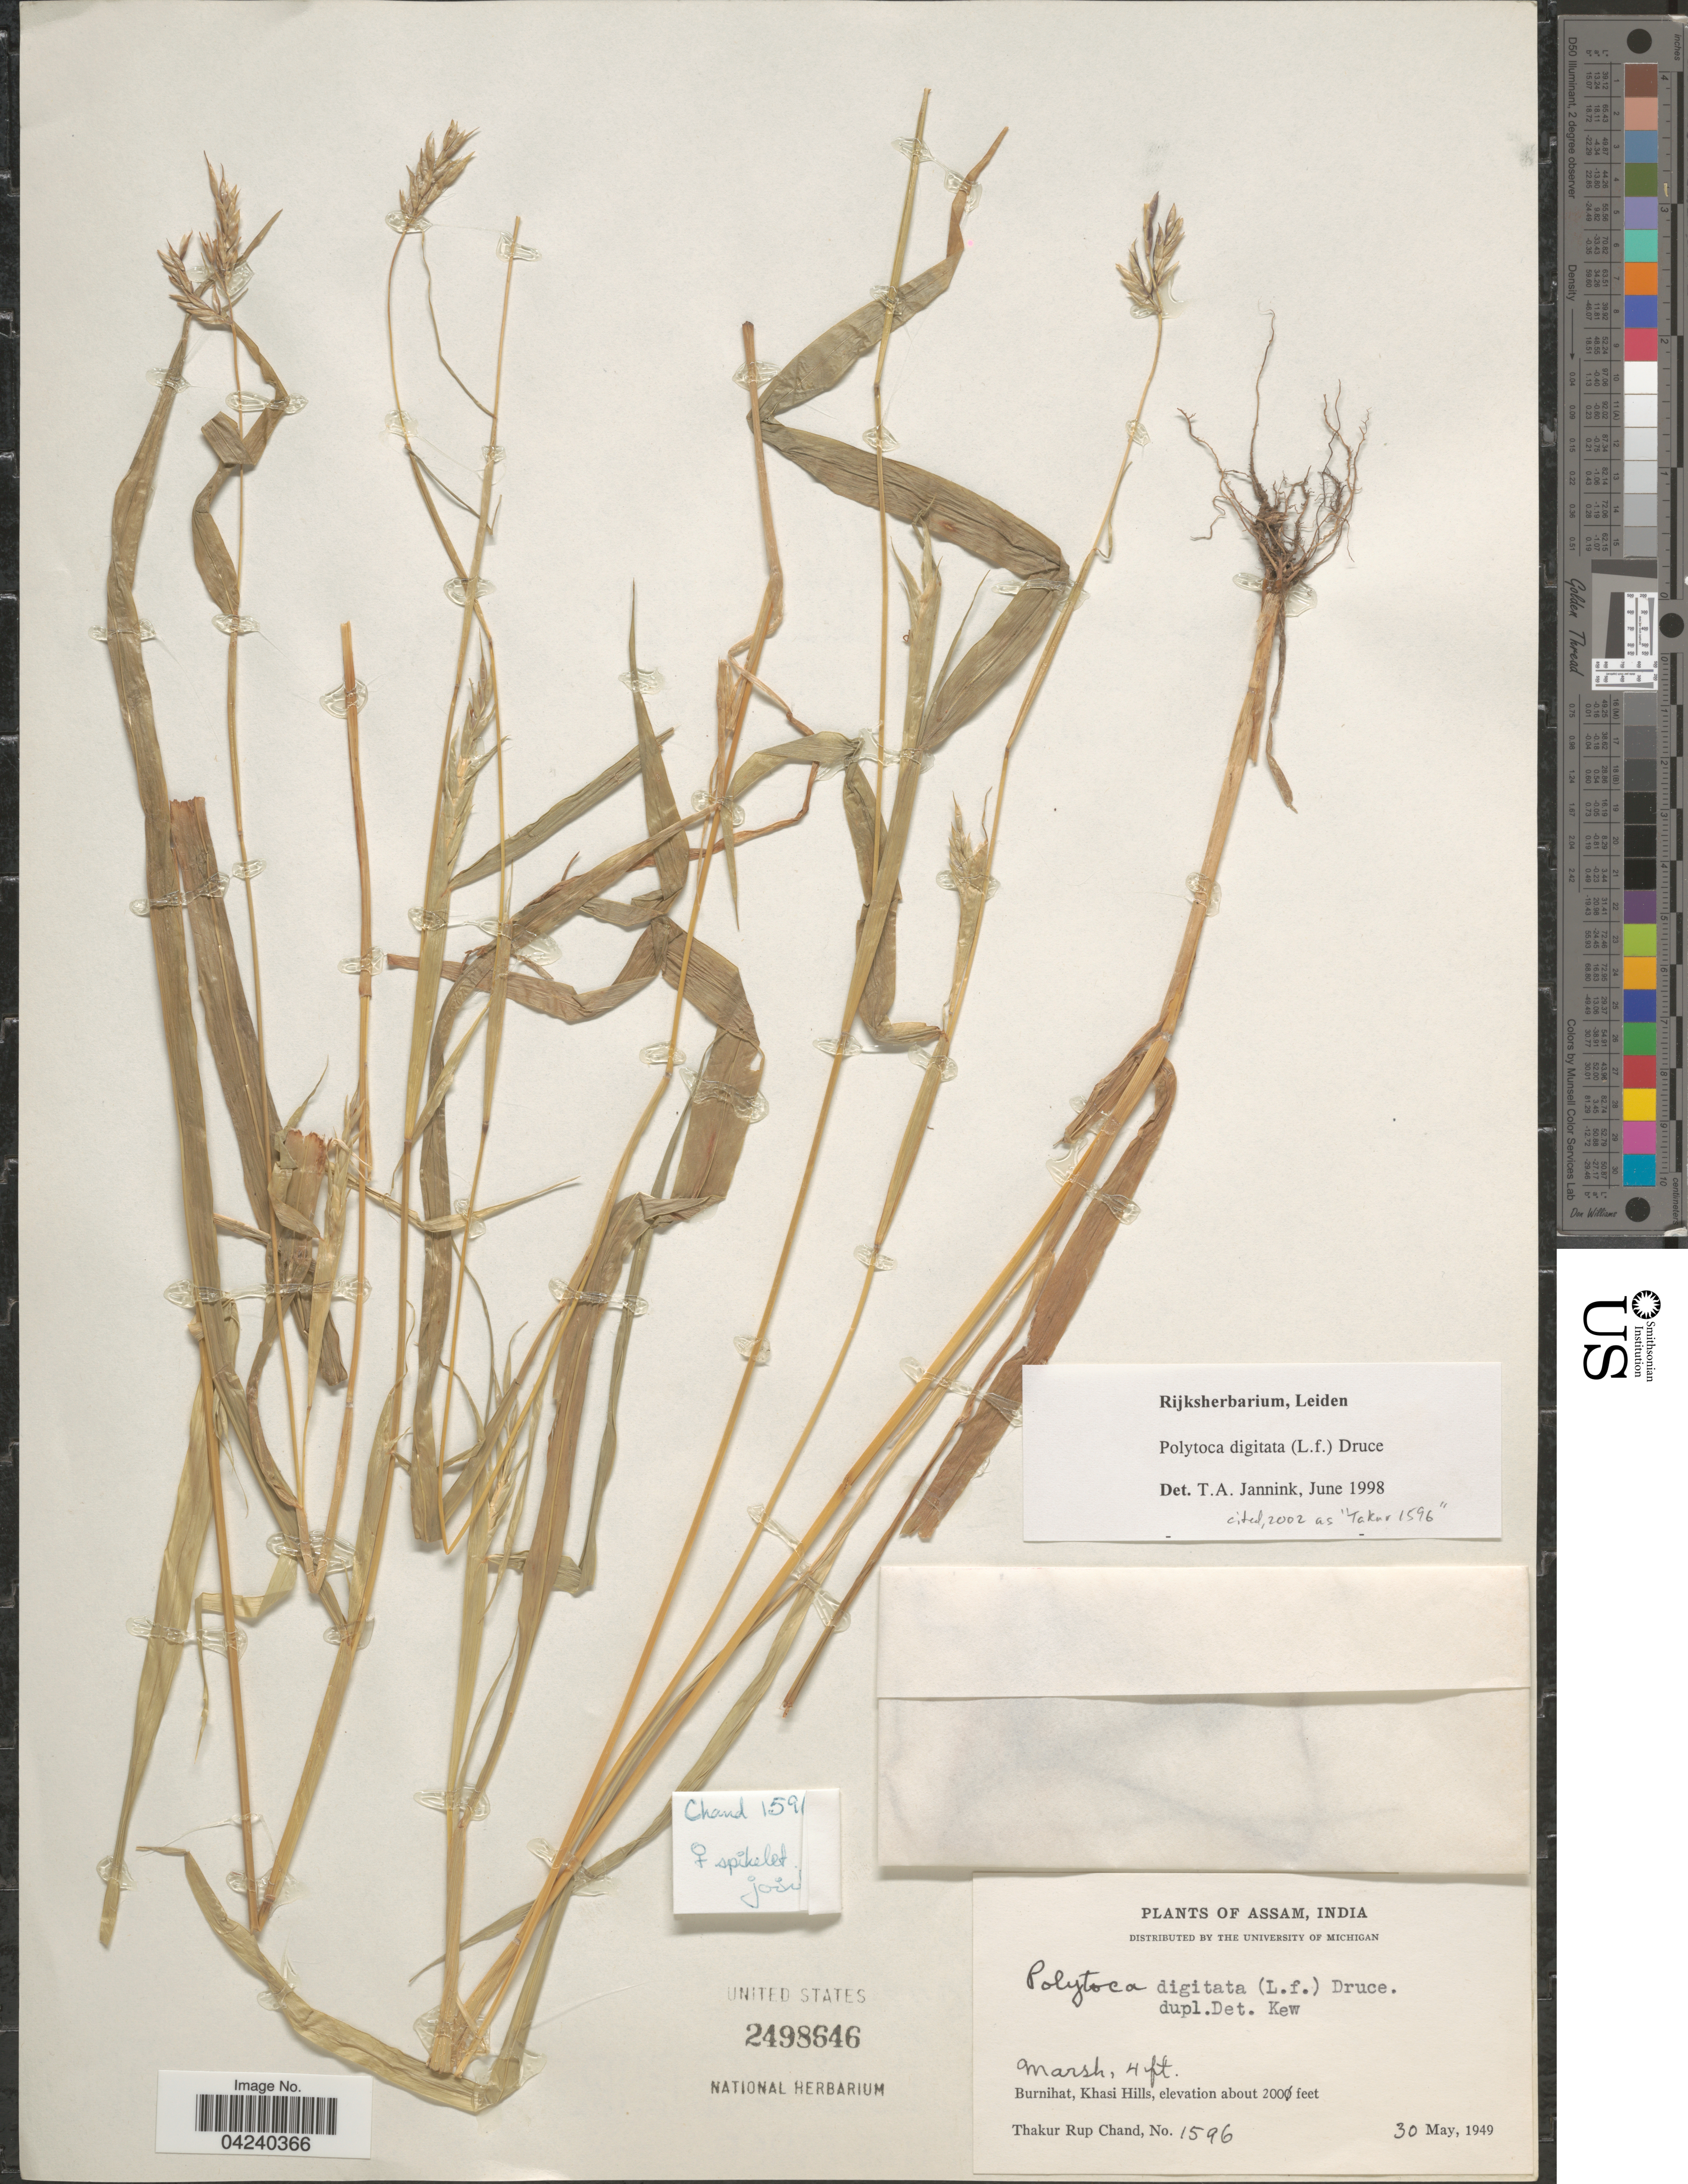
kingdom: Plantae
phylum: Tracheophyta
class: Liliopsida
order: Poales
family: Poaceae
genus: Polytoca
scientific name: Polytoca digitata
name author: (L. f.) Druce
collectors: T. R. Chand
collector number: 1596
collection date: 1949-05-30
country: India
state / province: Meghalaya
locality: Burnihat, Khasi Hills.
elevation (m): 61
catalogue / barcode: US 2498646